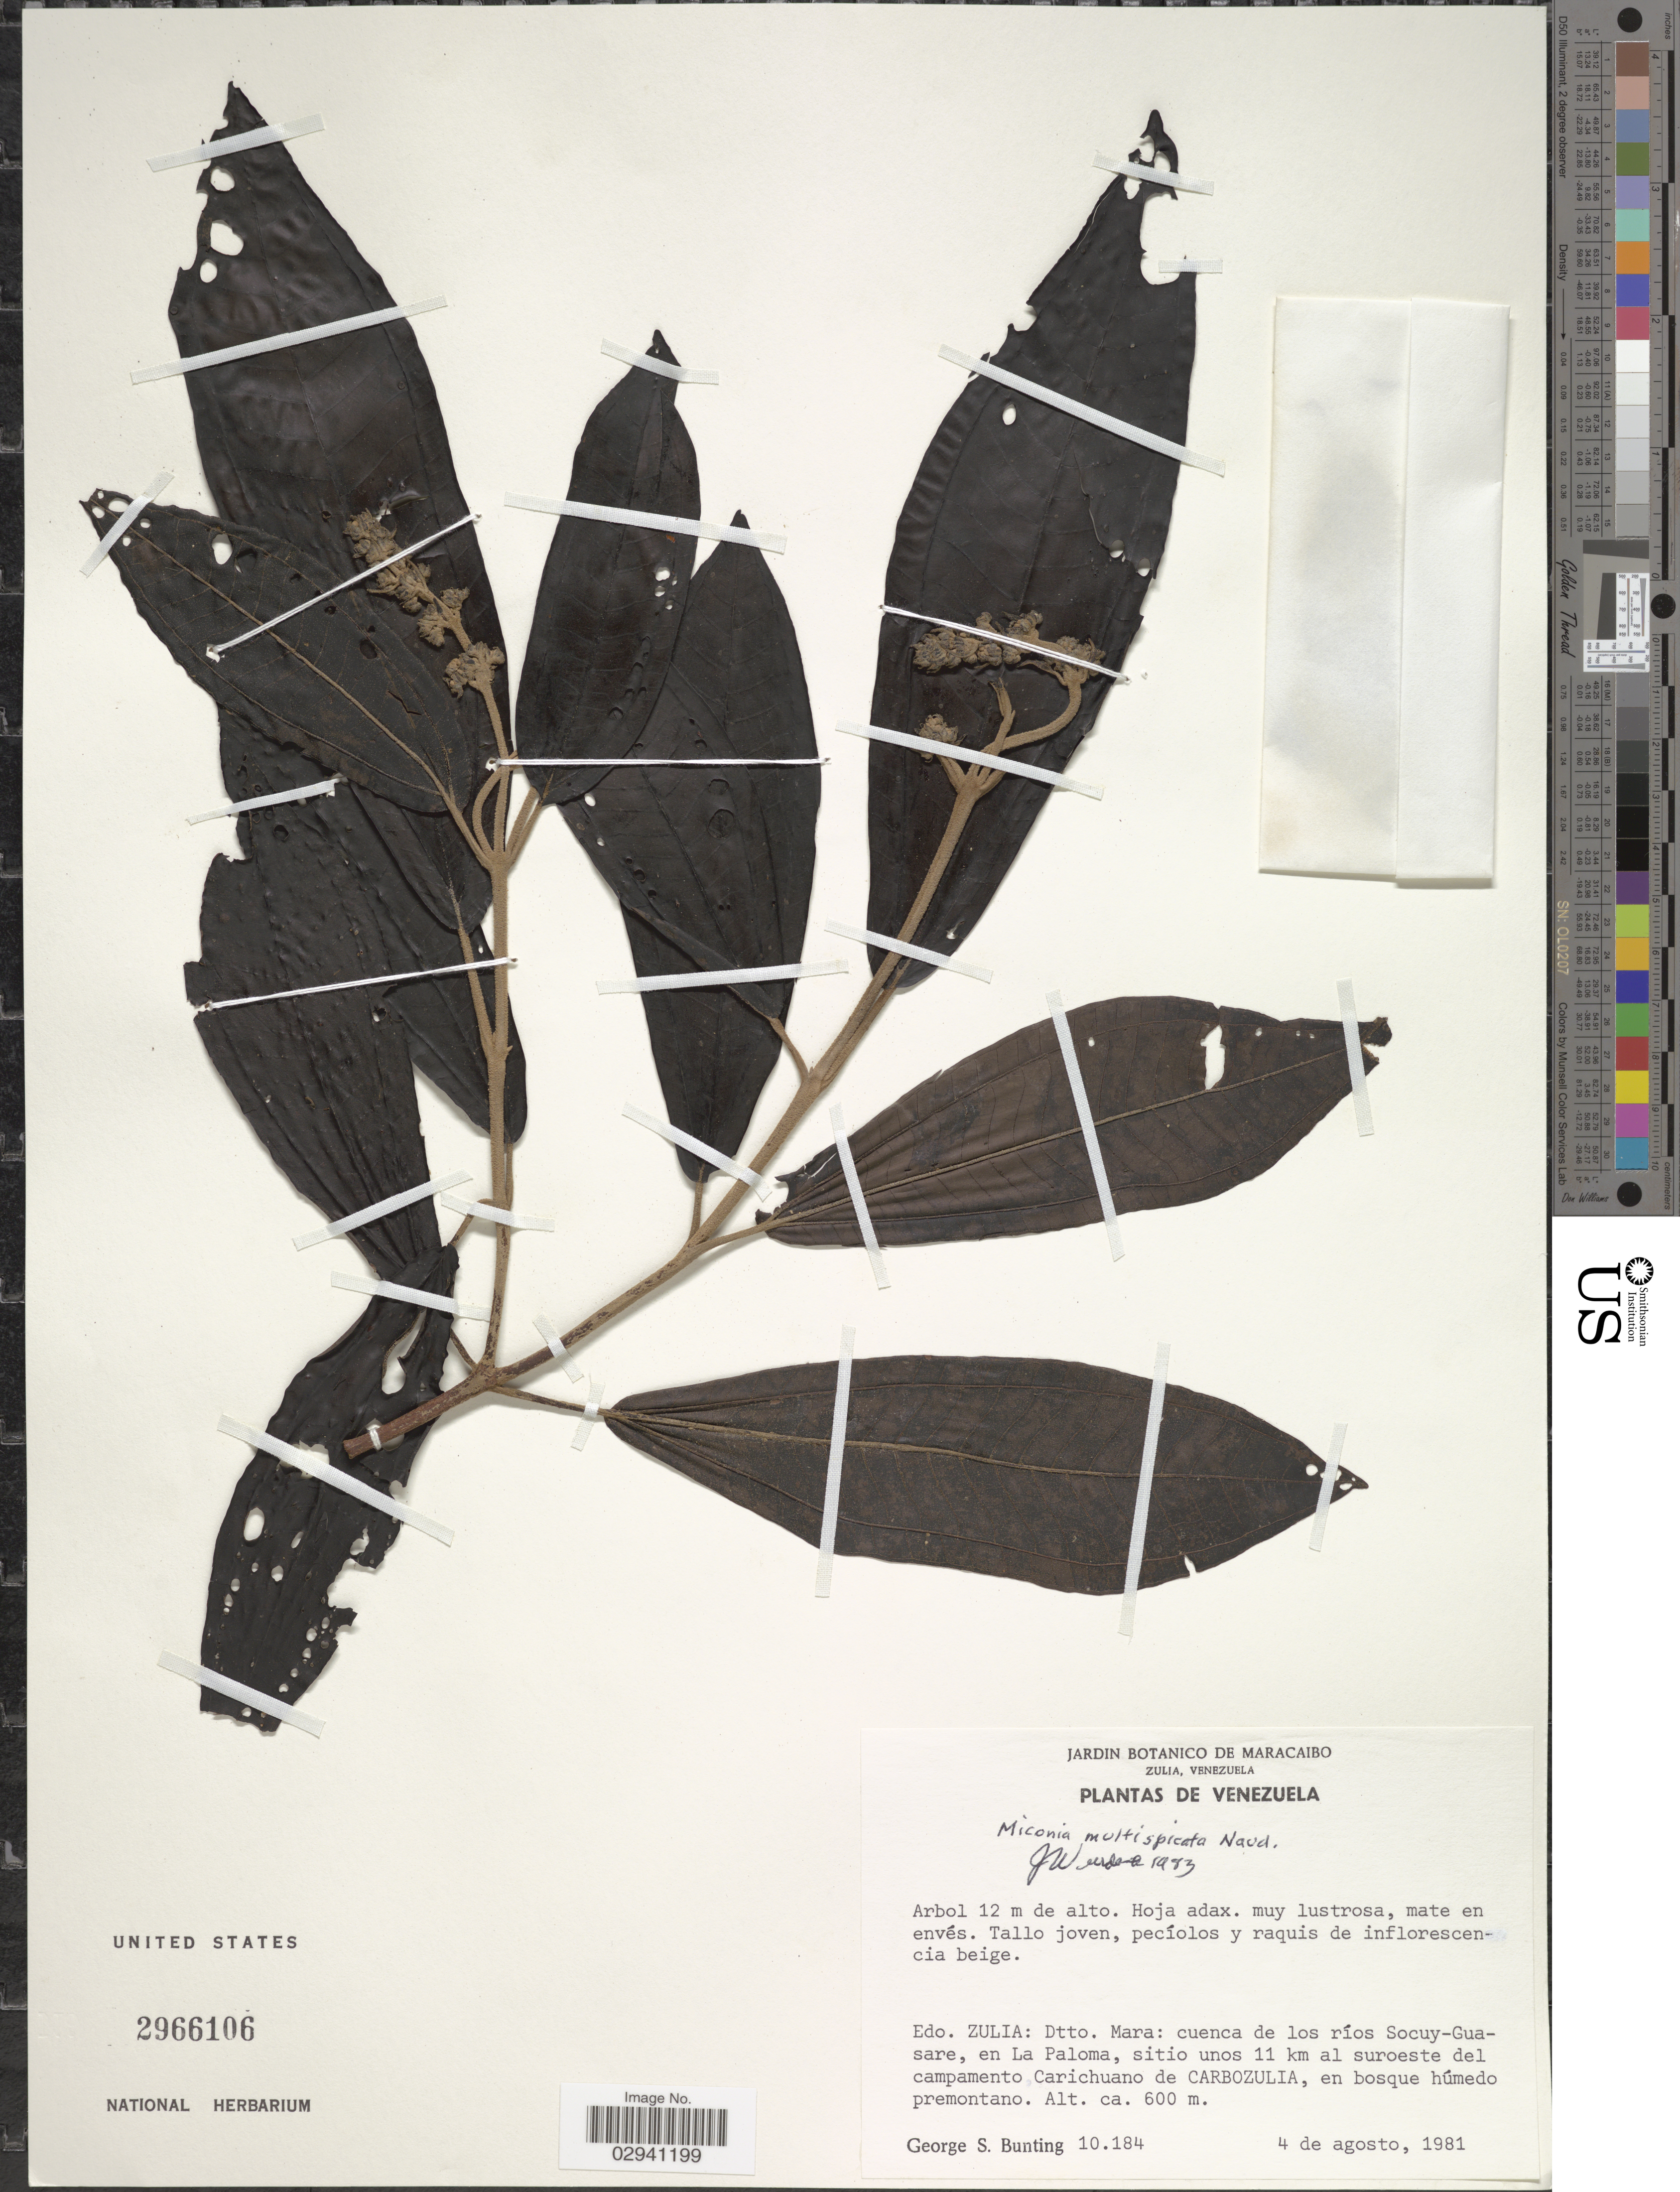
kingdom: Plantae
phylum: Tracheophyta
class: Magnoliopsida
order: Myrtales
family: Melastomataceae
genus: Miconia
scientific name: Miconia multispicata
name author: Naudin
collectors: G. S. Bunting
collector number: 10184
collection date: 1981-08-04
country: Venezuela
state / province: Zulia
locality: Edo. Zulia: Dtto. Mara: cuenca de los ríos Socuy-Guasare, en La Paloma, sitio unos 11 km al suroeste del campamento Carichuano de Carbozulia, en bosque húmedo premontano.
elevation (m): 600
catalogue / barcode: US 2966106